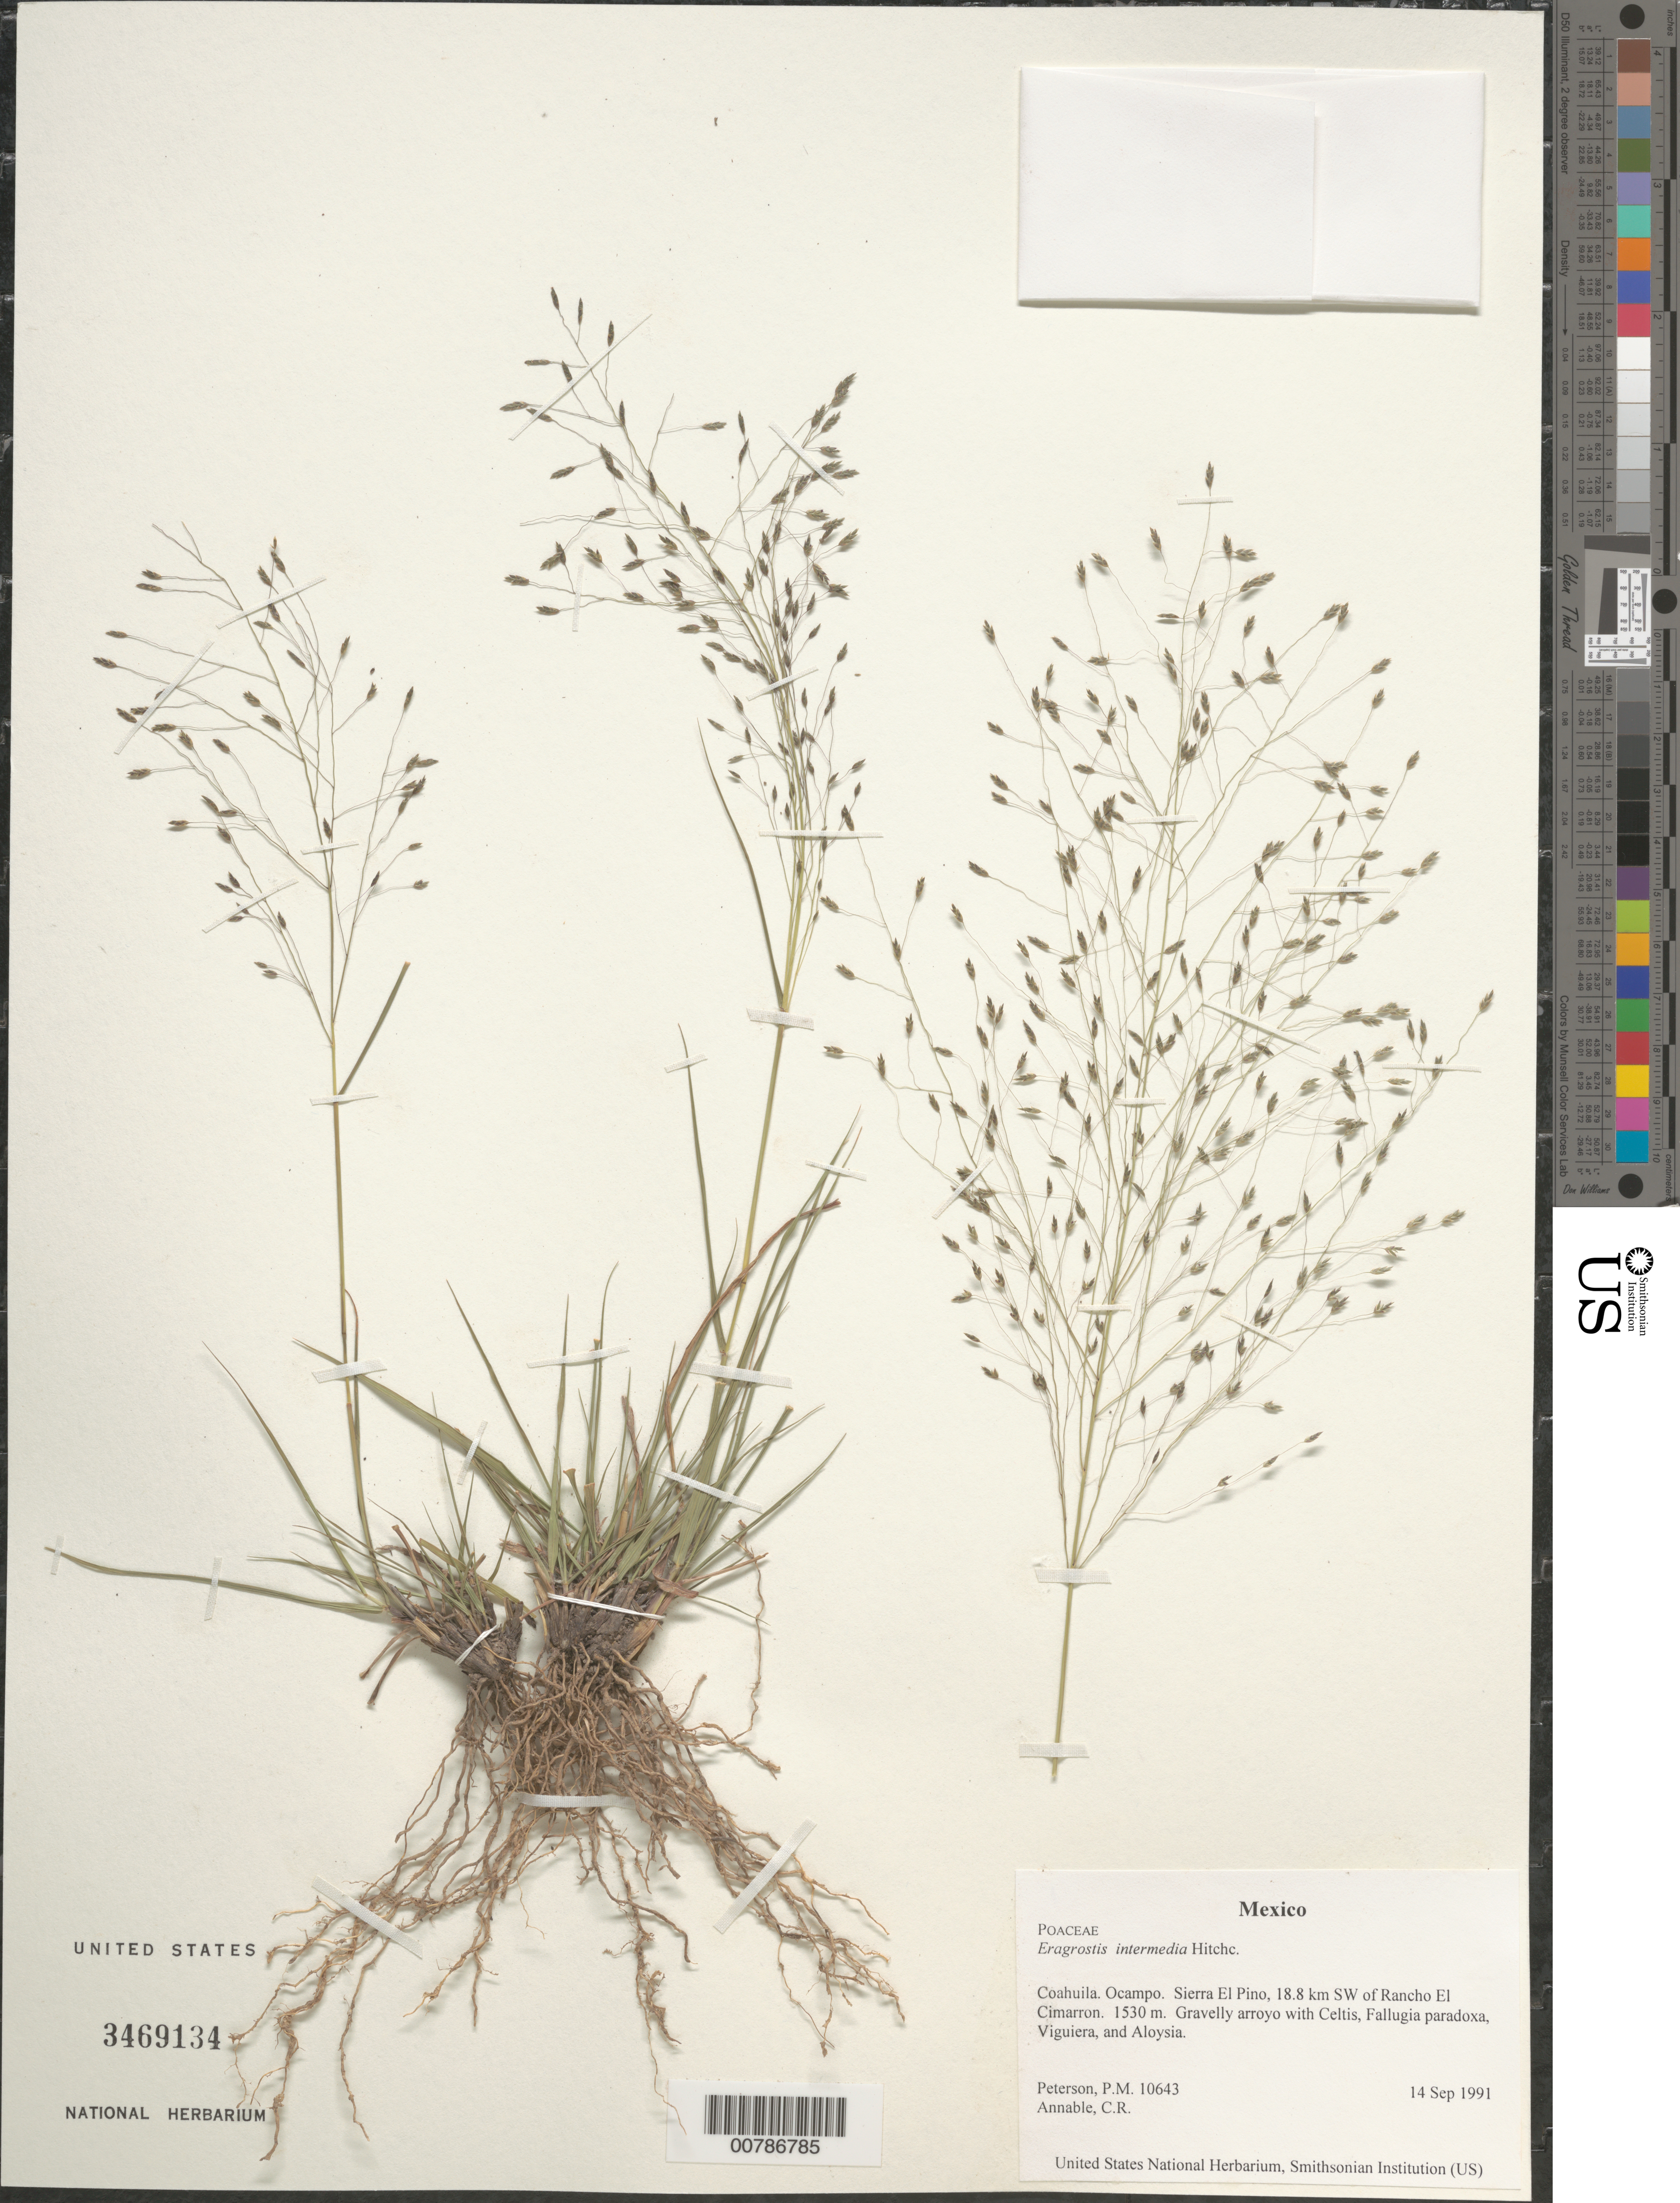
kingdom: Plantae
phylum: Tracheophyta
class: Liliopsida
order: Poales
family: Poaceae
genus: Eragrostis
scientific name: Eragrostis intermedia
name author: Hitchc.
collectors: P. M. Peterson & C. R. Annable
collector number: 10643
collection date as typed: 14 Sep 1991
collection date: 1991-09-14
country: Mexico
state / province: Coahuila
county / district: Ocampo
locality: Sierra El Pino, 18.8 km SW of Rancho El Cimarron.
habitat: Gravelly arroyo with Celtis, Fallugia paradoxa, Viguiera, and Aloysia.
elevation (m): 1530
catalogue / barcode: US 3469134